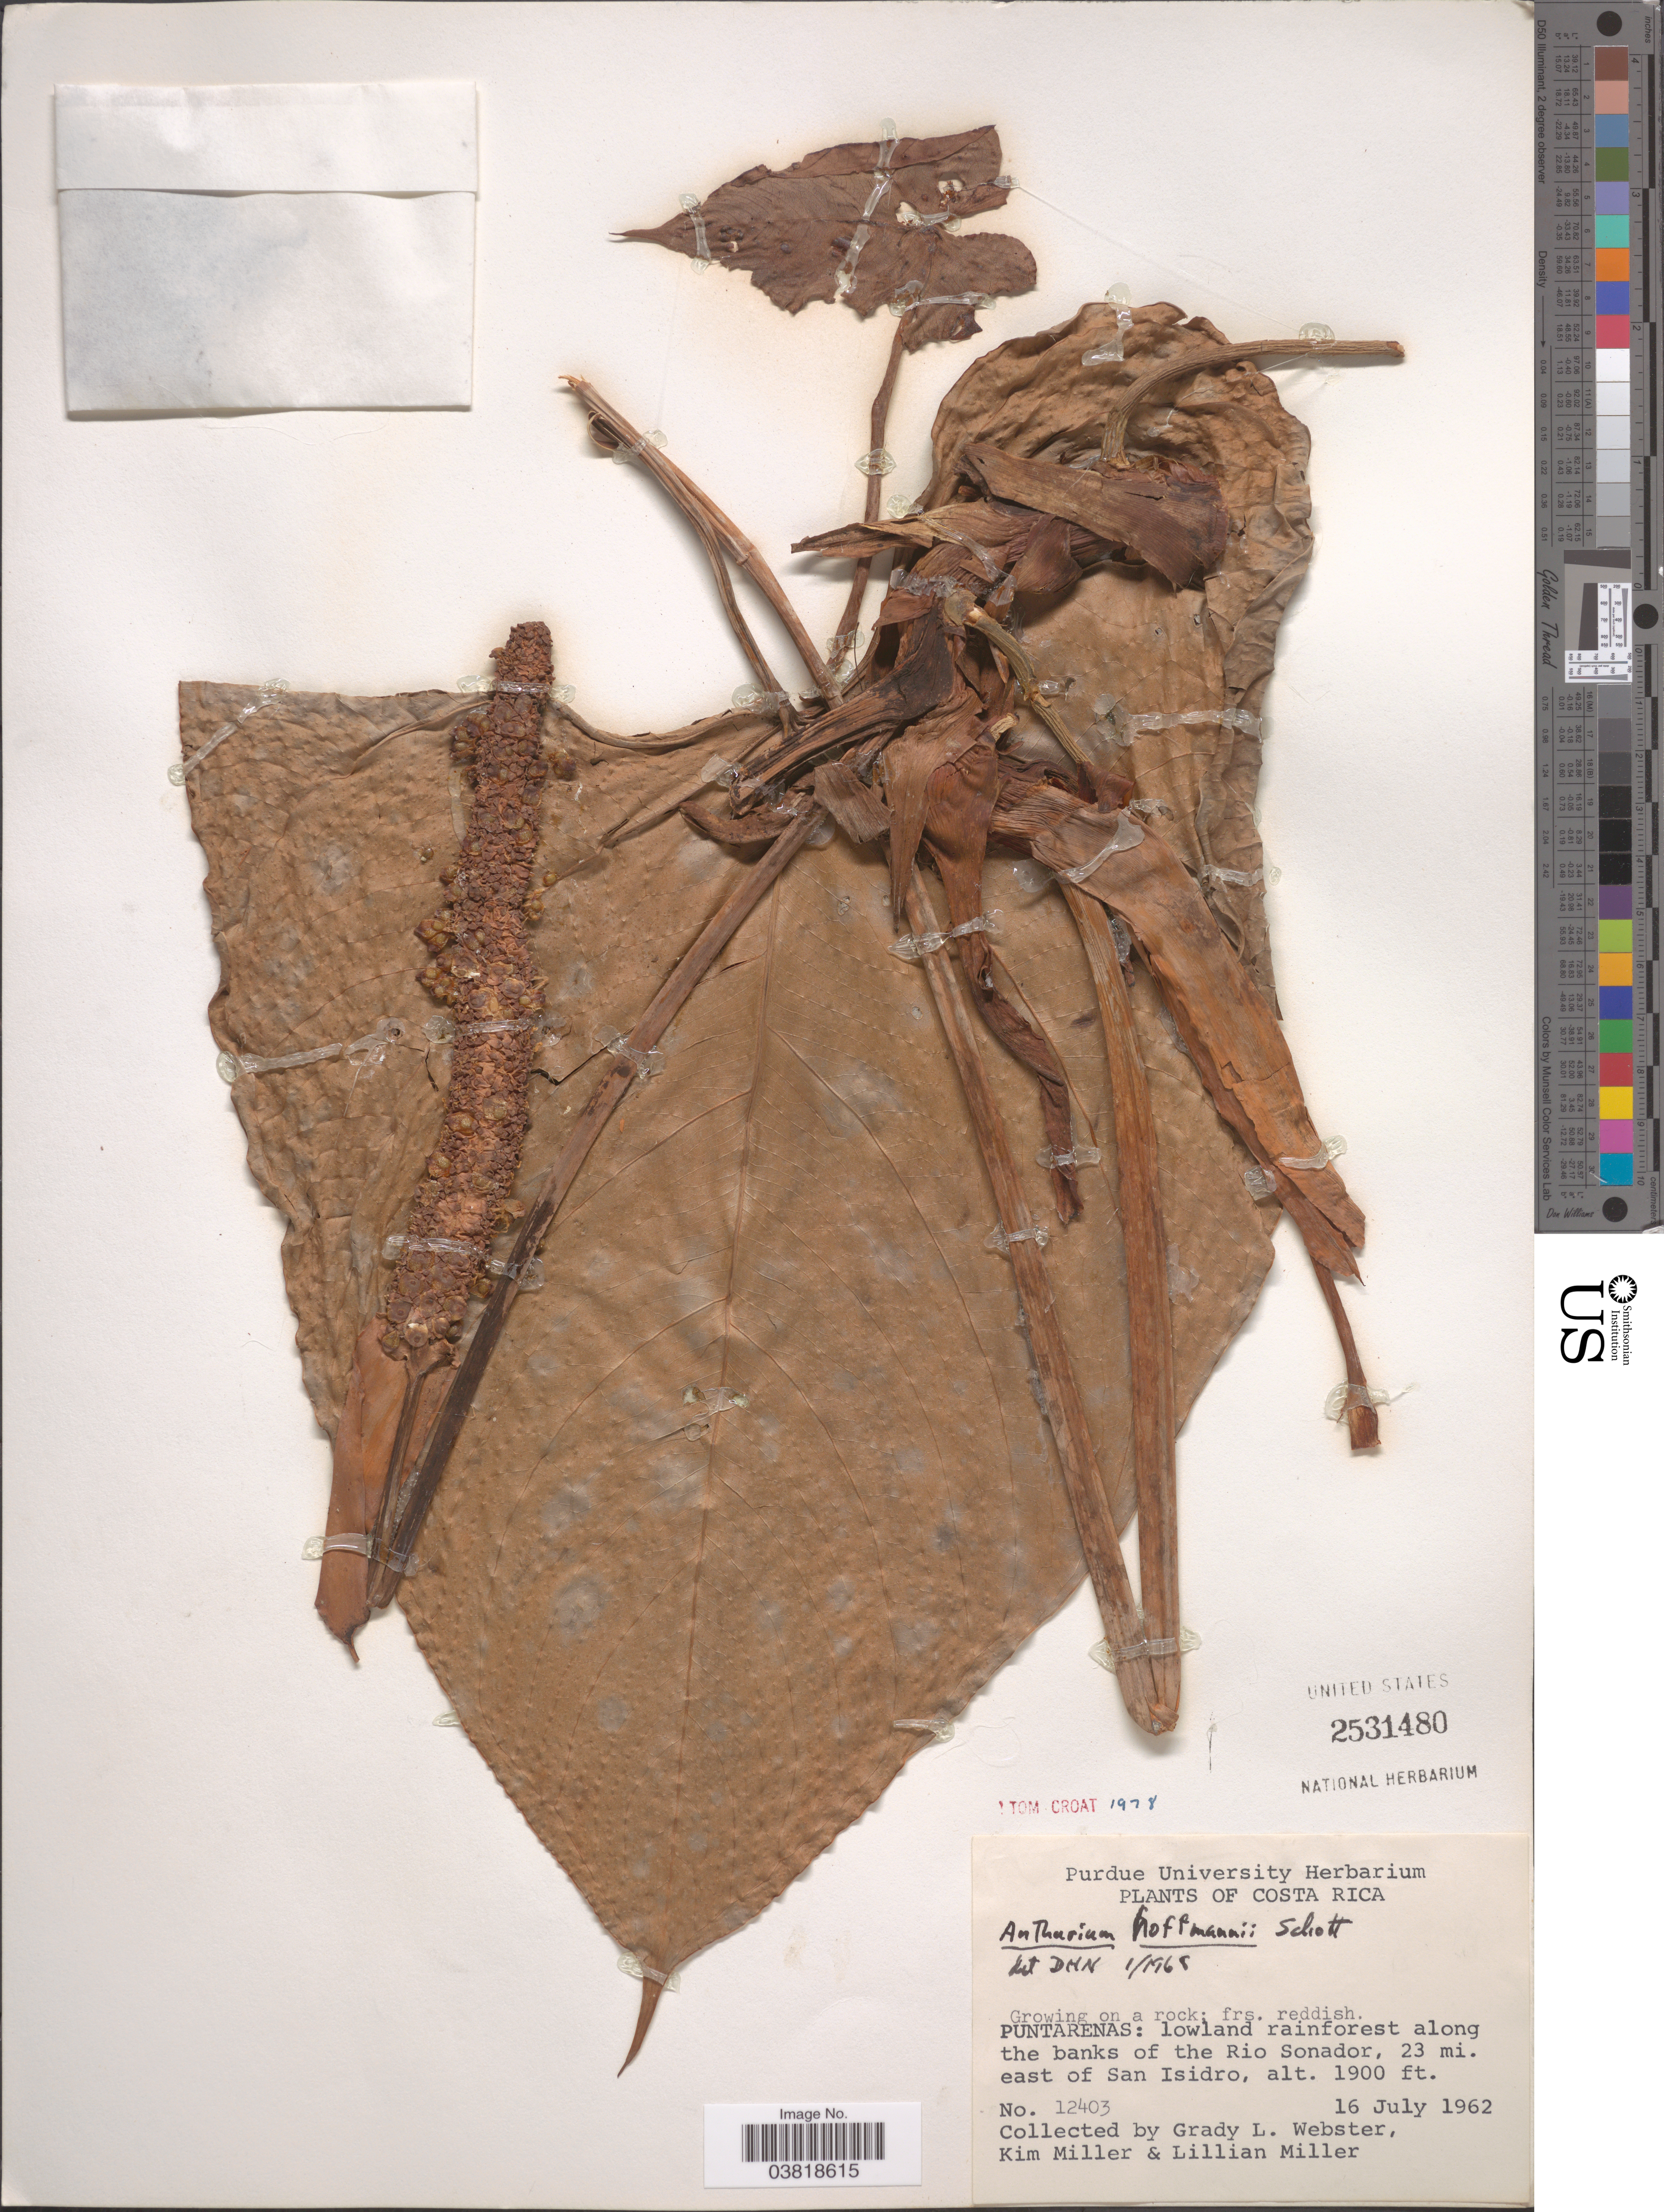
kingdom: Plantae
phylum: Tracheophyta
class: Liliopsida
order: Alismatales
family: Araceae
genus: Anthurium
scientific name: Anthurium hoffmanni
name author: Schott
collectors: G. L. Webster, K. Miller & L. Miller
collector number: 12403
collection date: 1962-07-16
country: Costa Rica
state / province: Puntarenas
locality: Along the banks of the Rio Sonador, 23 mi. east of San Isidro.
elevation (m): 579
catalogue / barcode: US 2531480